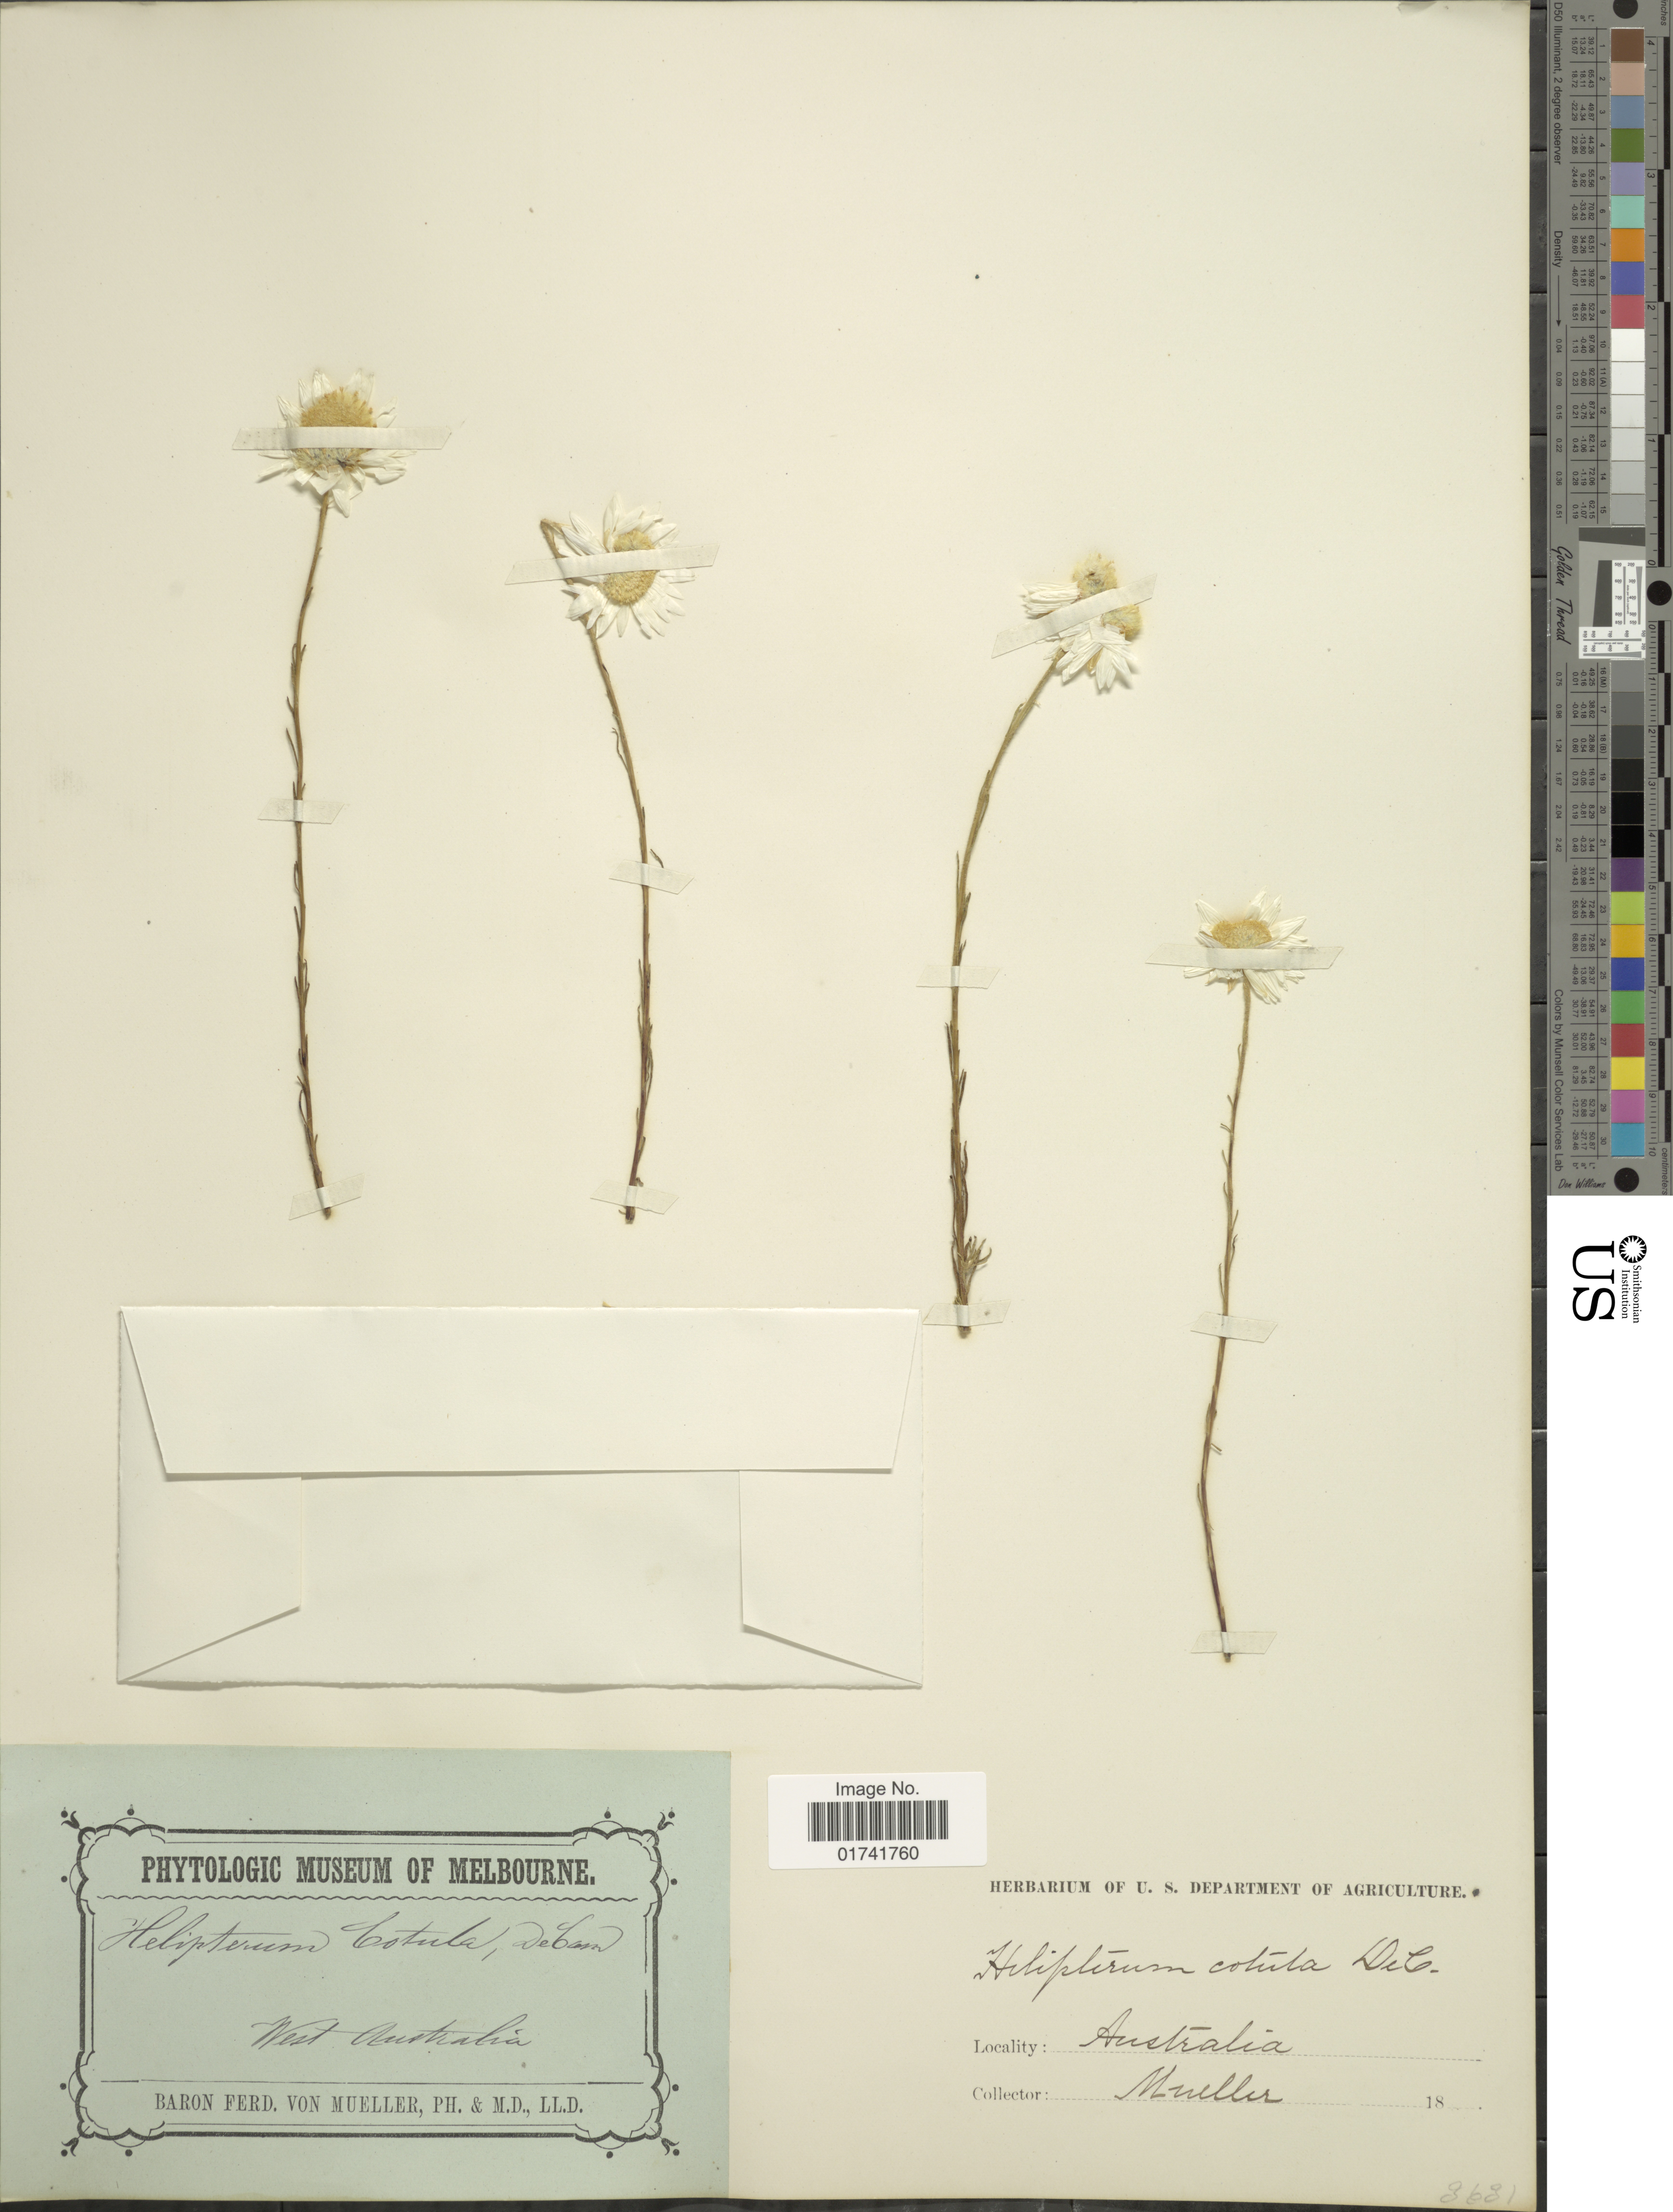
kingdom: Plantae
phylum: Tracheophyta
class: Magnoliopsida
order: Asterales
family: Asteraceae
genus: Hyalosperma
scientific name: Hyalosperma cotula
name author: (Benth.) Paul G. Wilson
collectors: F. von Mueller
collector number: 3631?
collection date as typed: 18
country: Australia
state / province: Western Australia